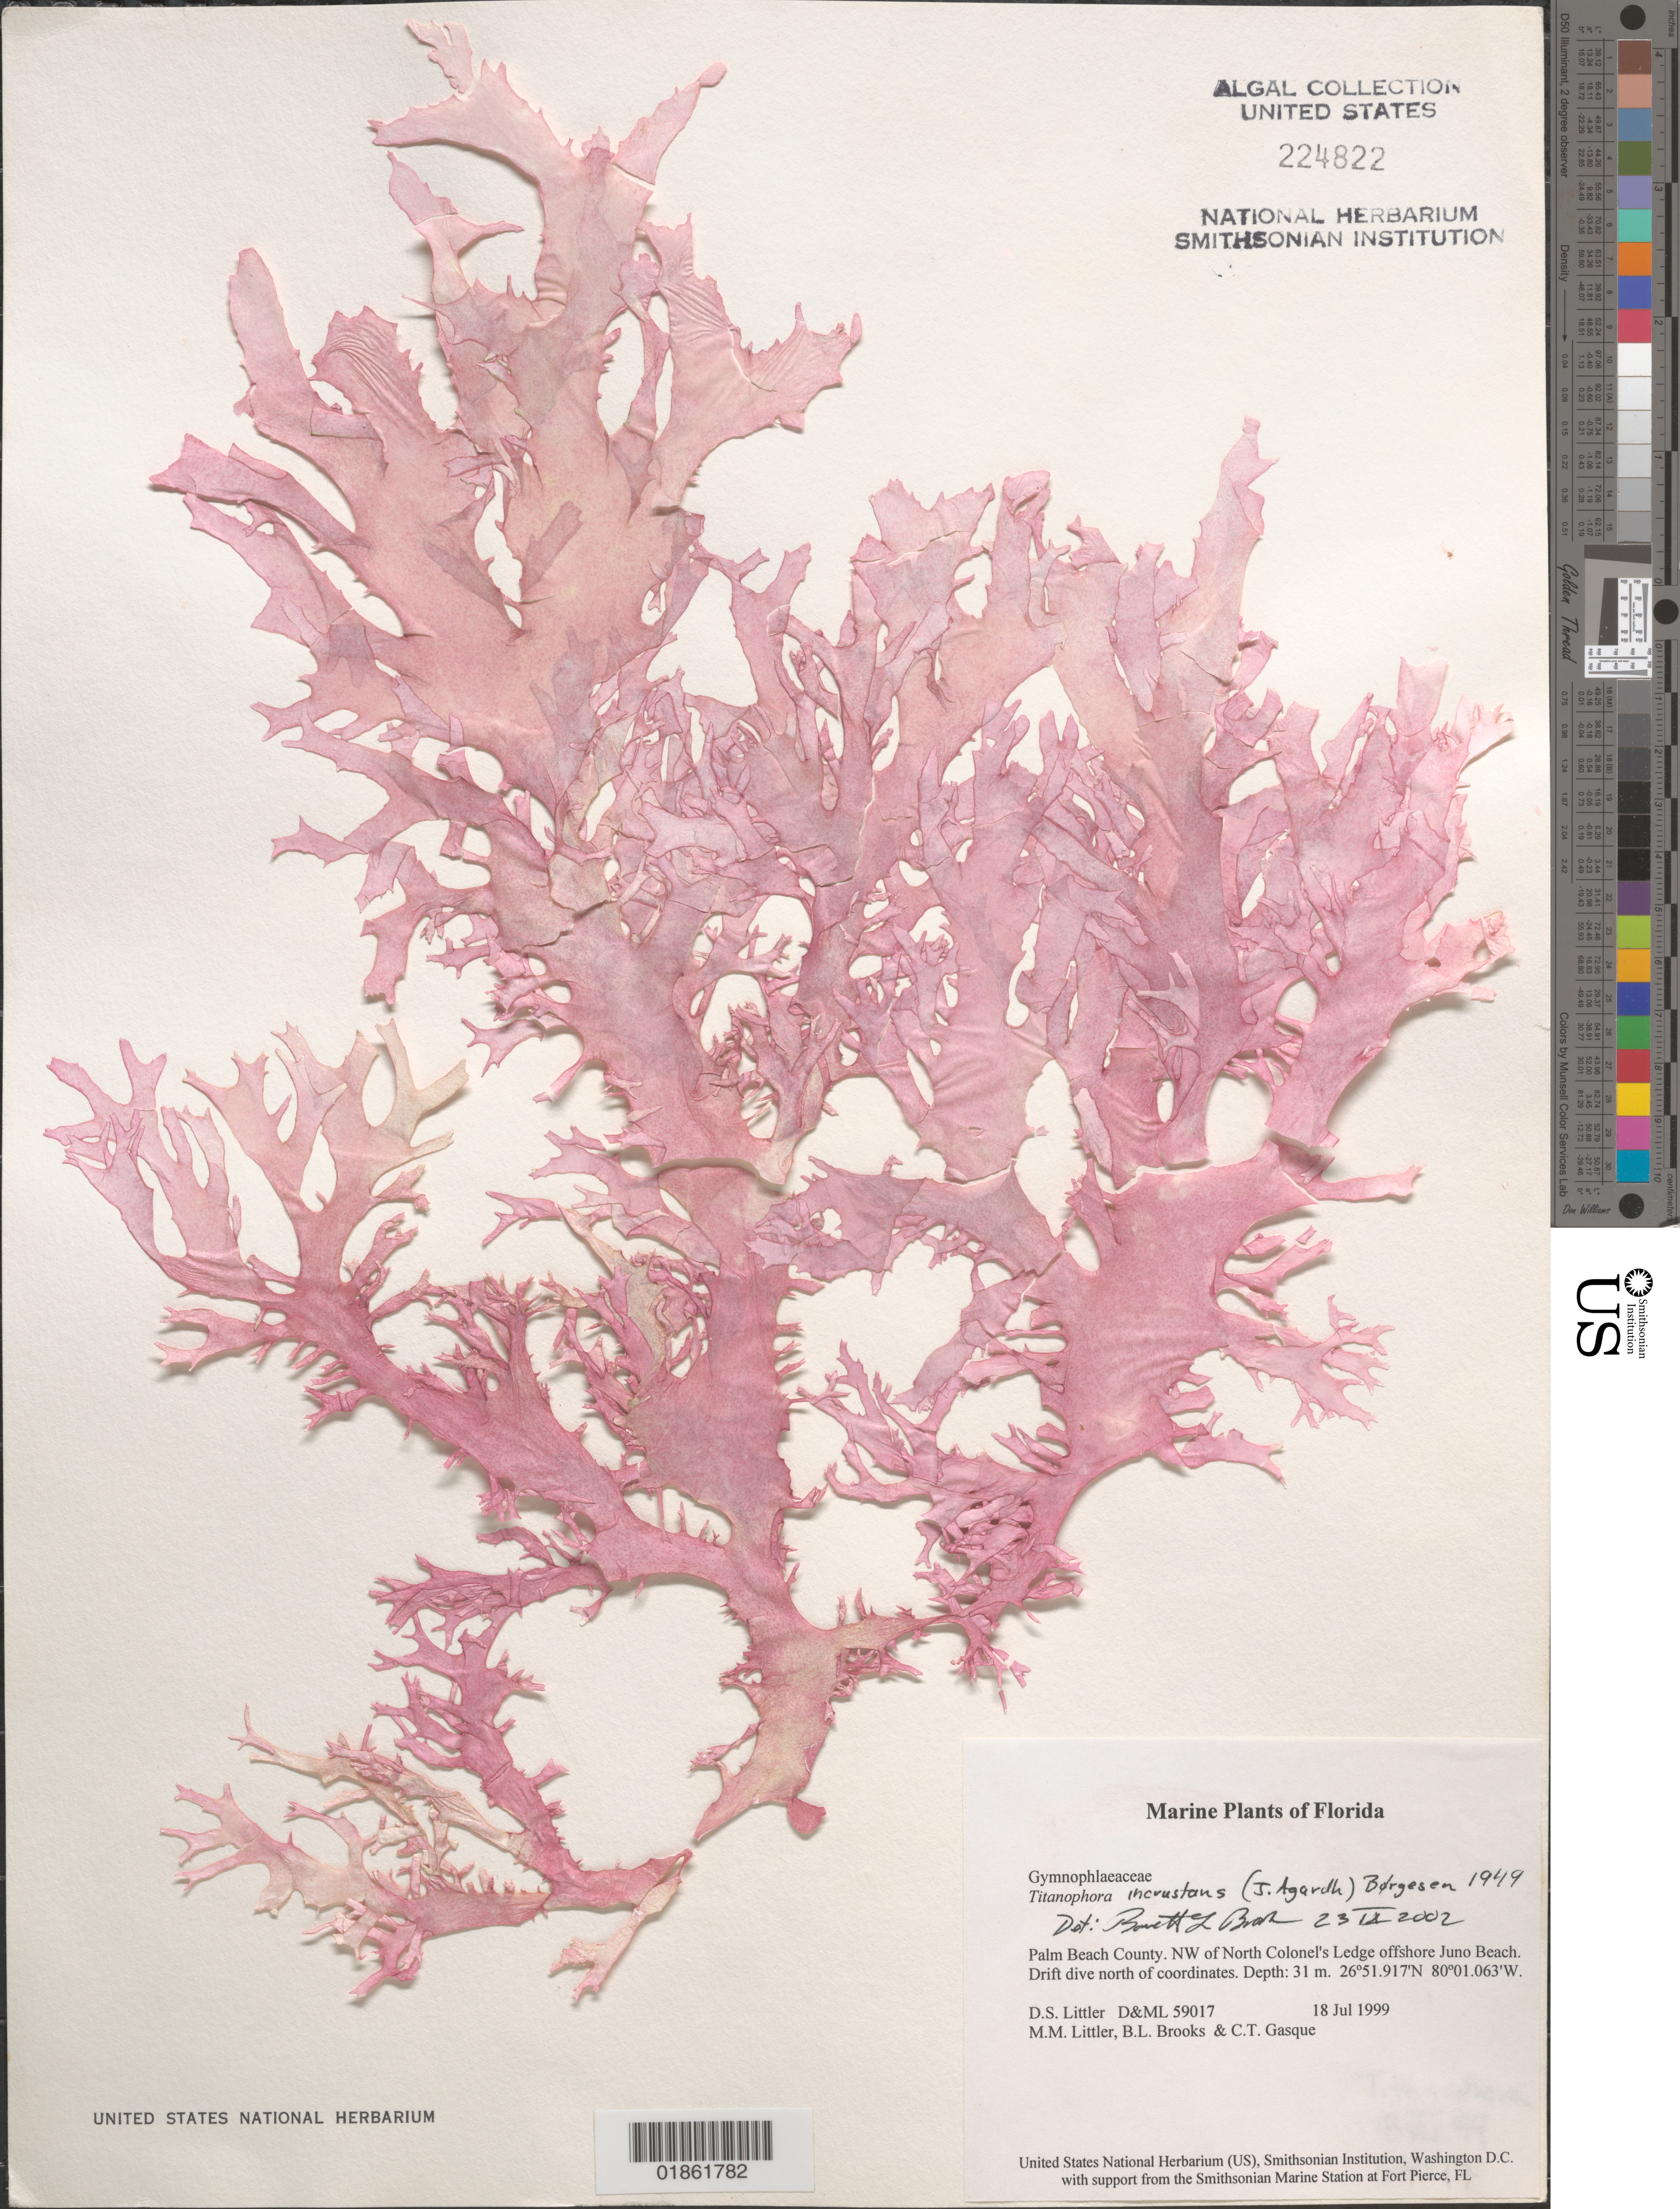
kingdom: Plantae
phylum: Rhodophyta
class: Florideophyceae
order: Nemastomatales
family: Schizymeniaceae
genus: Titanophora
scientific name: Titanophora incrustans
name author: (J. Agardh) Boerg.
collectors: D. S. Littler, M. M. Littler & C. Gasque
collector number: D&ML 59017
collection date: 1999-07-18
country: United States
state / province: Florida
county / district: Palm Beach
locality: Juno Beach. Ledge NW of North Colonel's dive site.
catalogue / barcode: US 224822